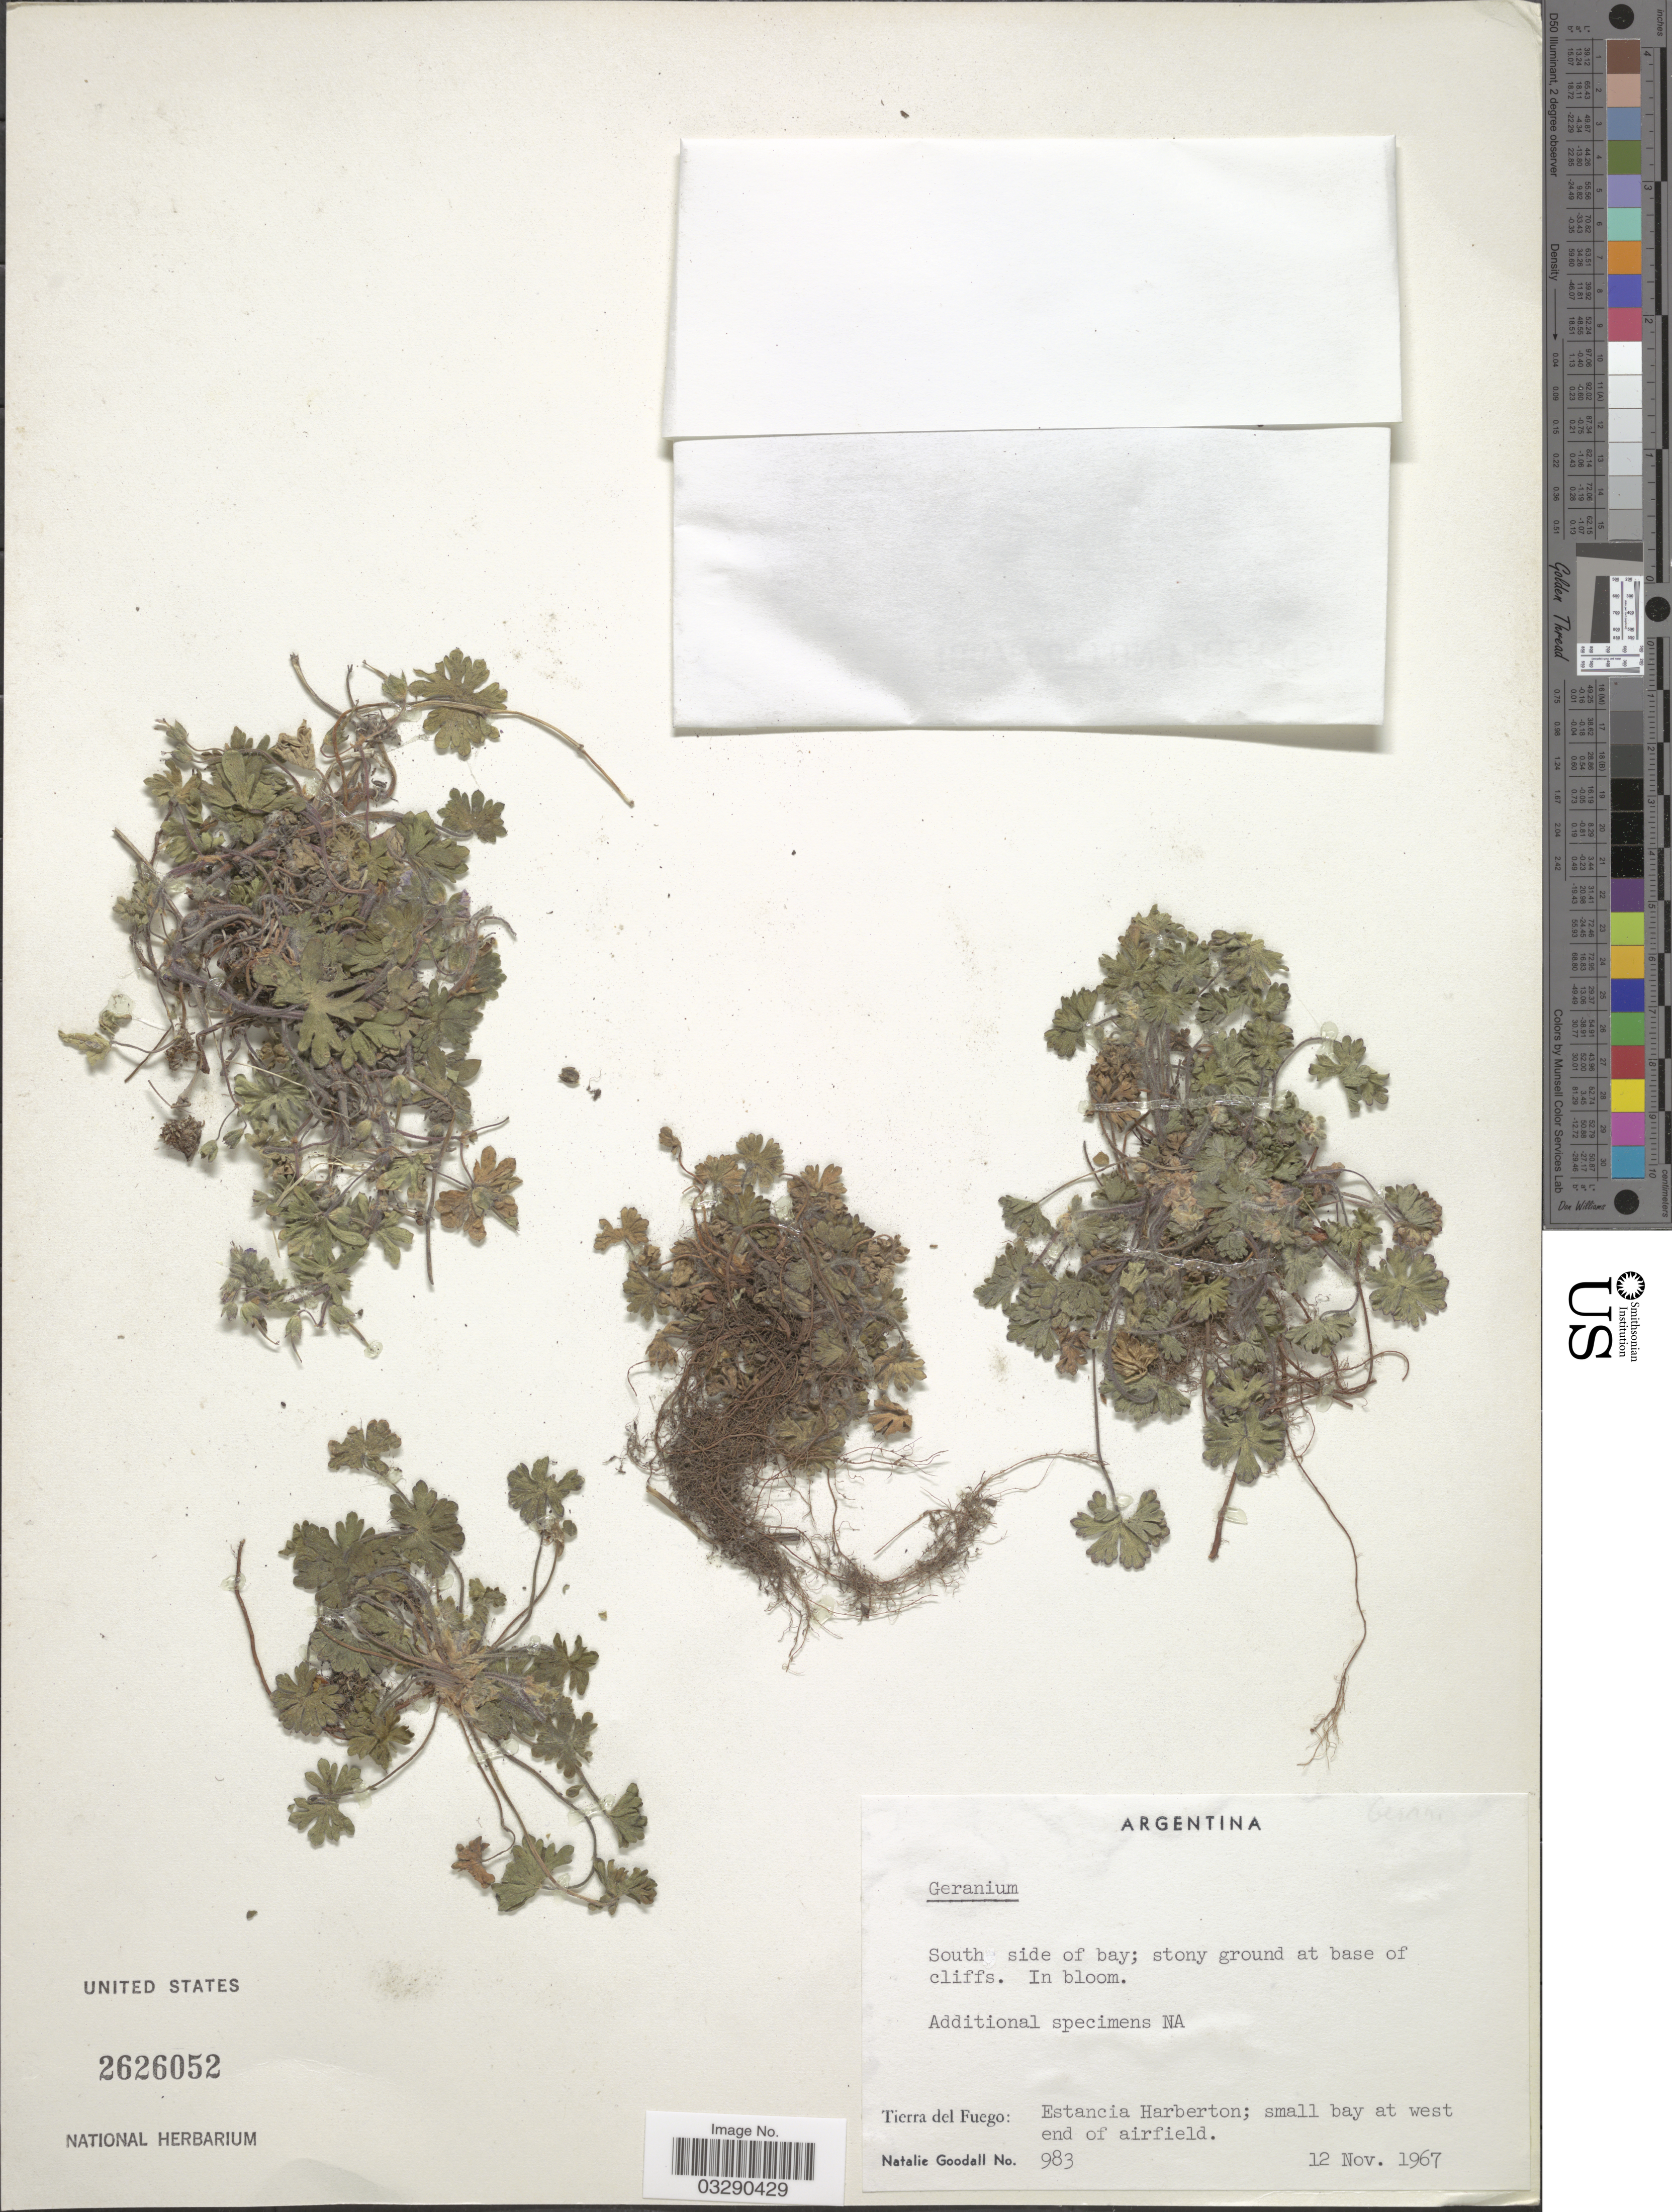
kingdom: Plantae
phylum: Tracheophyta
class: Magnoliopsida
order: Geraniales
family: Geraniaceae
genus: Geranium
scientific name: Geranium sp.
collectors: N. Goodall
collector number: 983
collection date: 1967-11-12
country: Argentina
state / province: Tierra del Fuego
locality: Estancia Harberton; small bay at west end of airfield.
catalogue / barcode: US 2626052